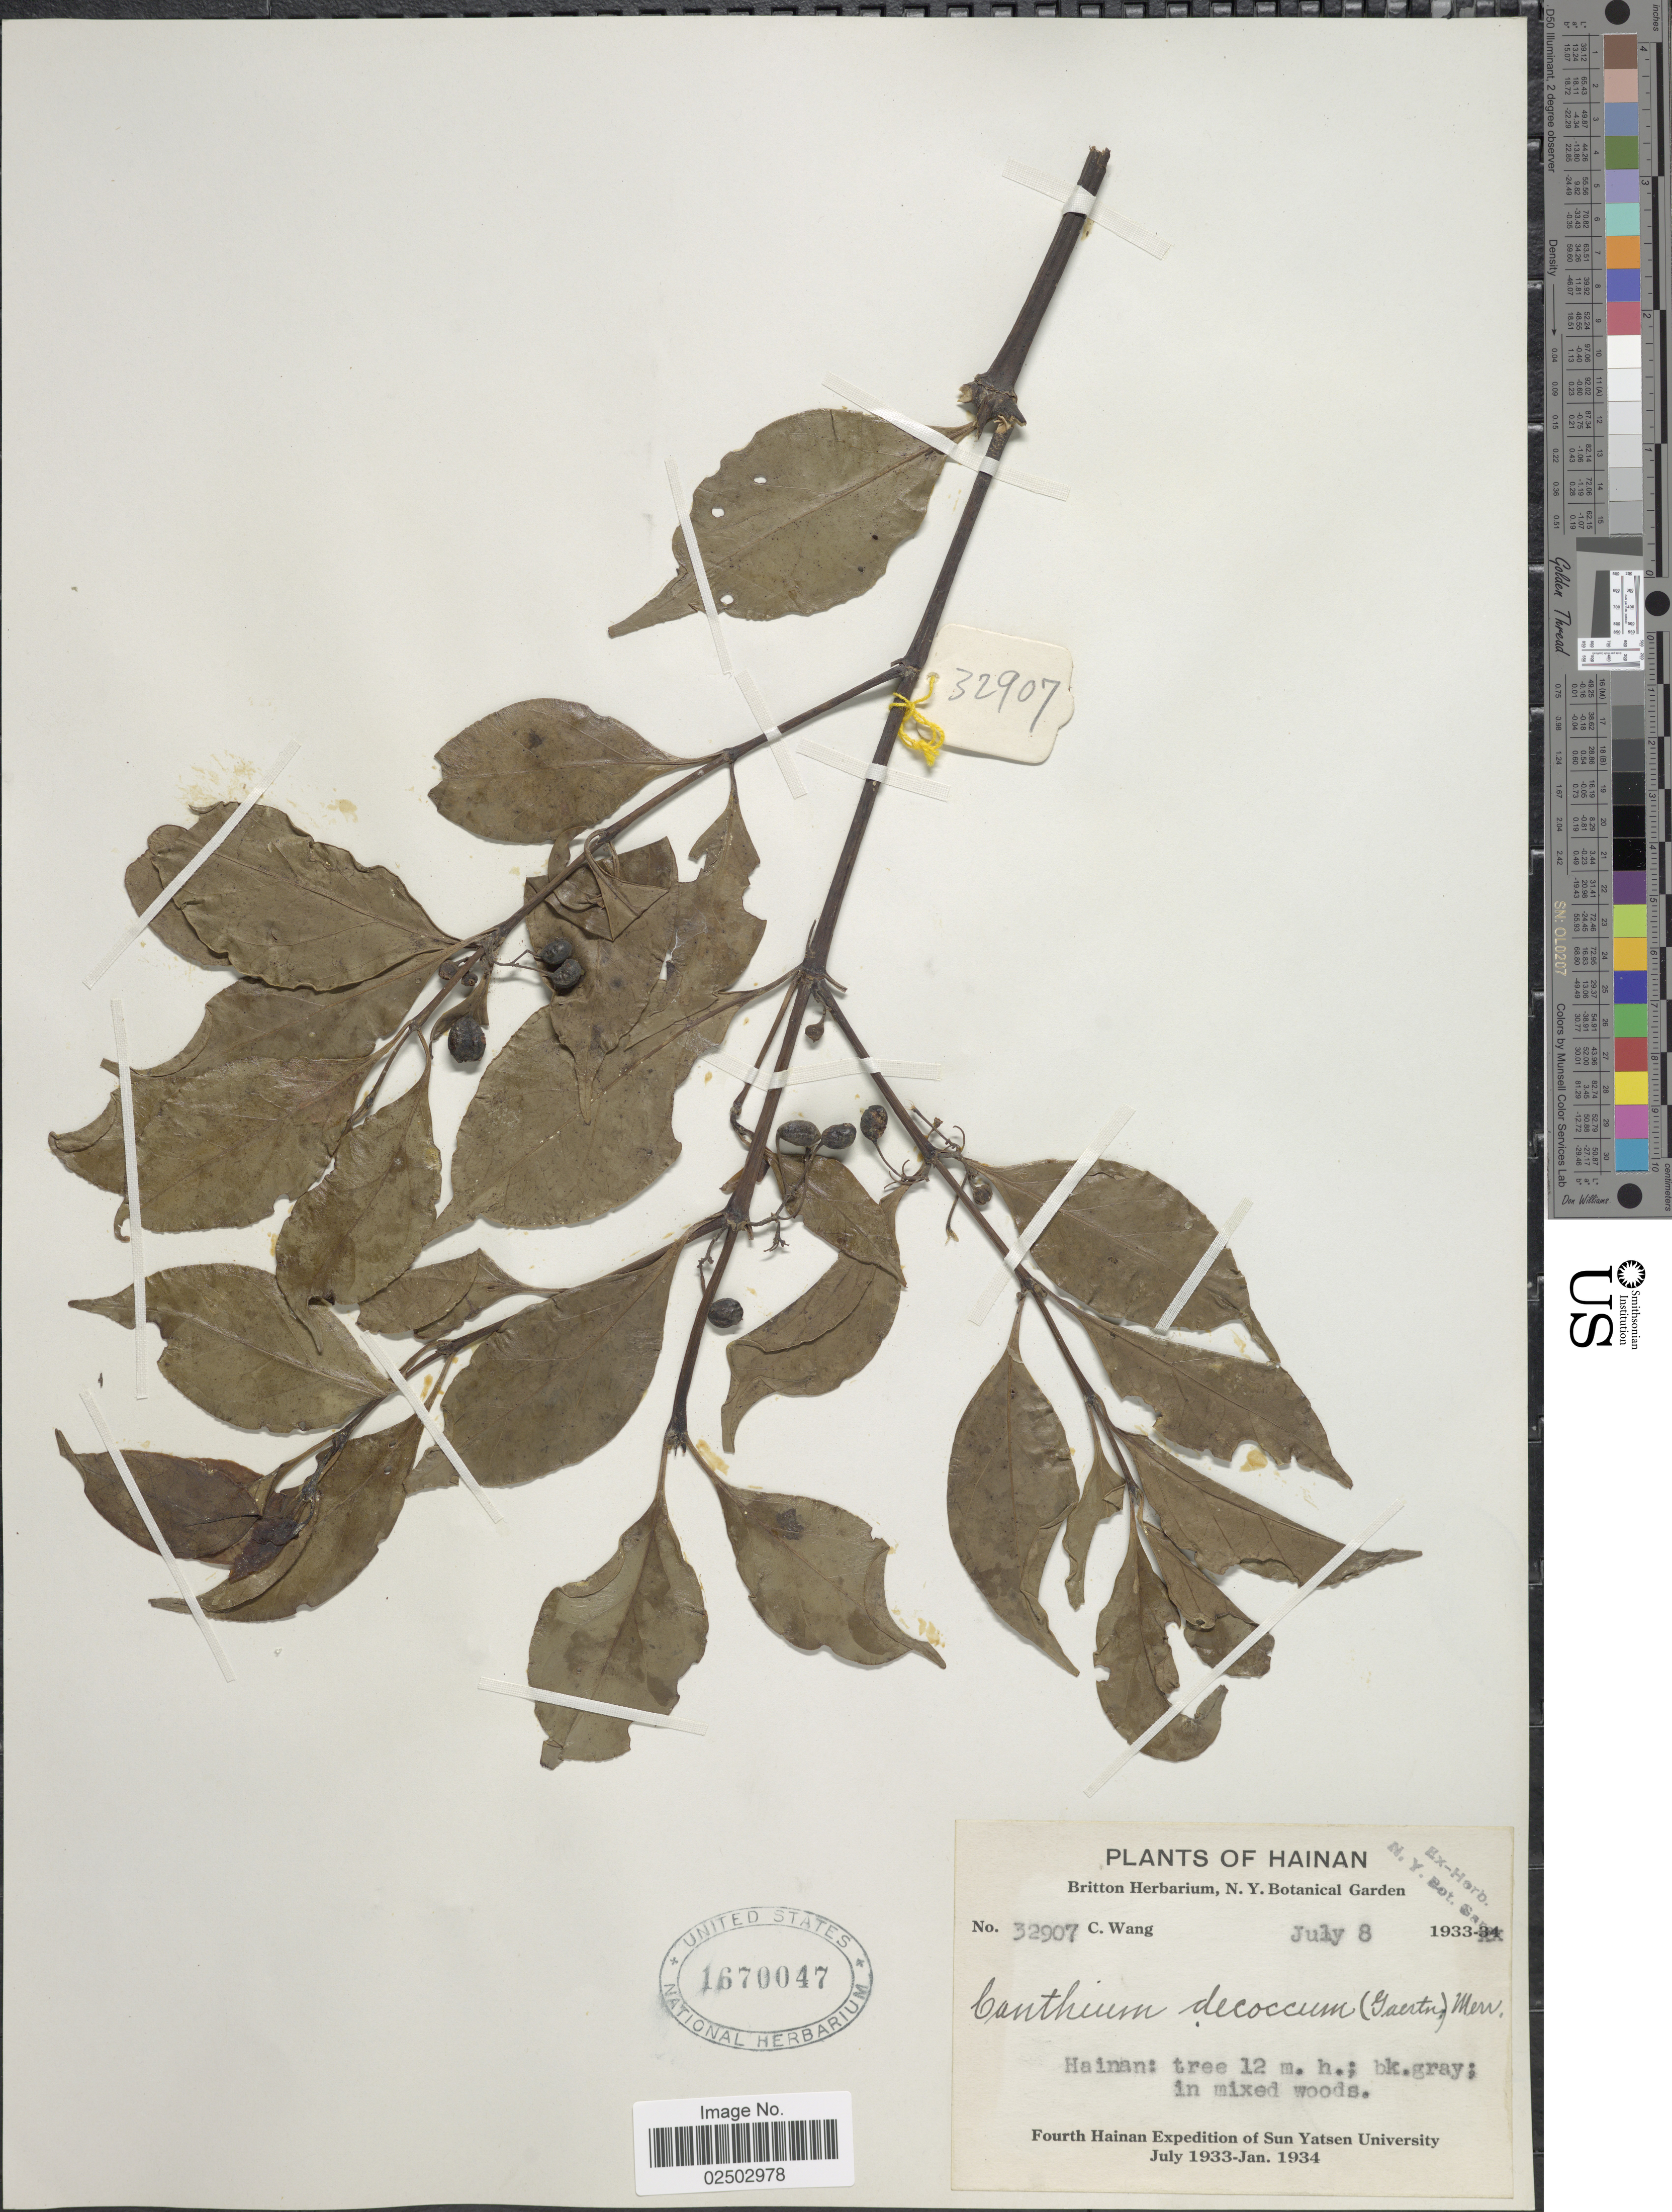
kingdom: Plantae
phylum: Tracheophyta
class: Magnoliopsida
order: Gentianales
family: Rubiaceae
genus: Canthium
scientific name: Canthium dicoccum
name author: (Gaertn.) Merr.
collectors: C. Wang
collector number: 32907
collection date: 1933-07-08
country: China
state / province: Hainan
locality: Hainan; in mixed woods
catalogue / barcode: US 1670047